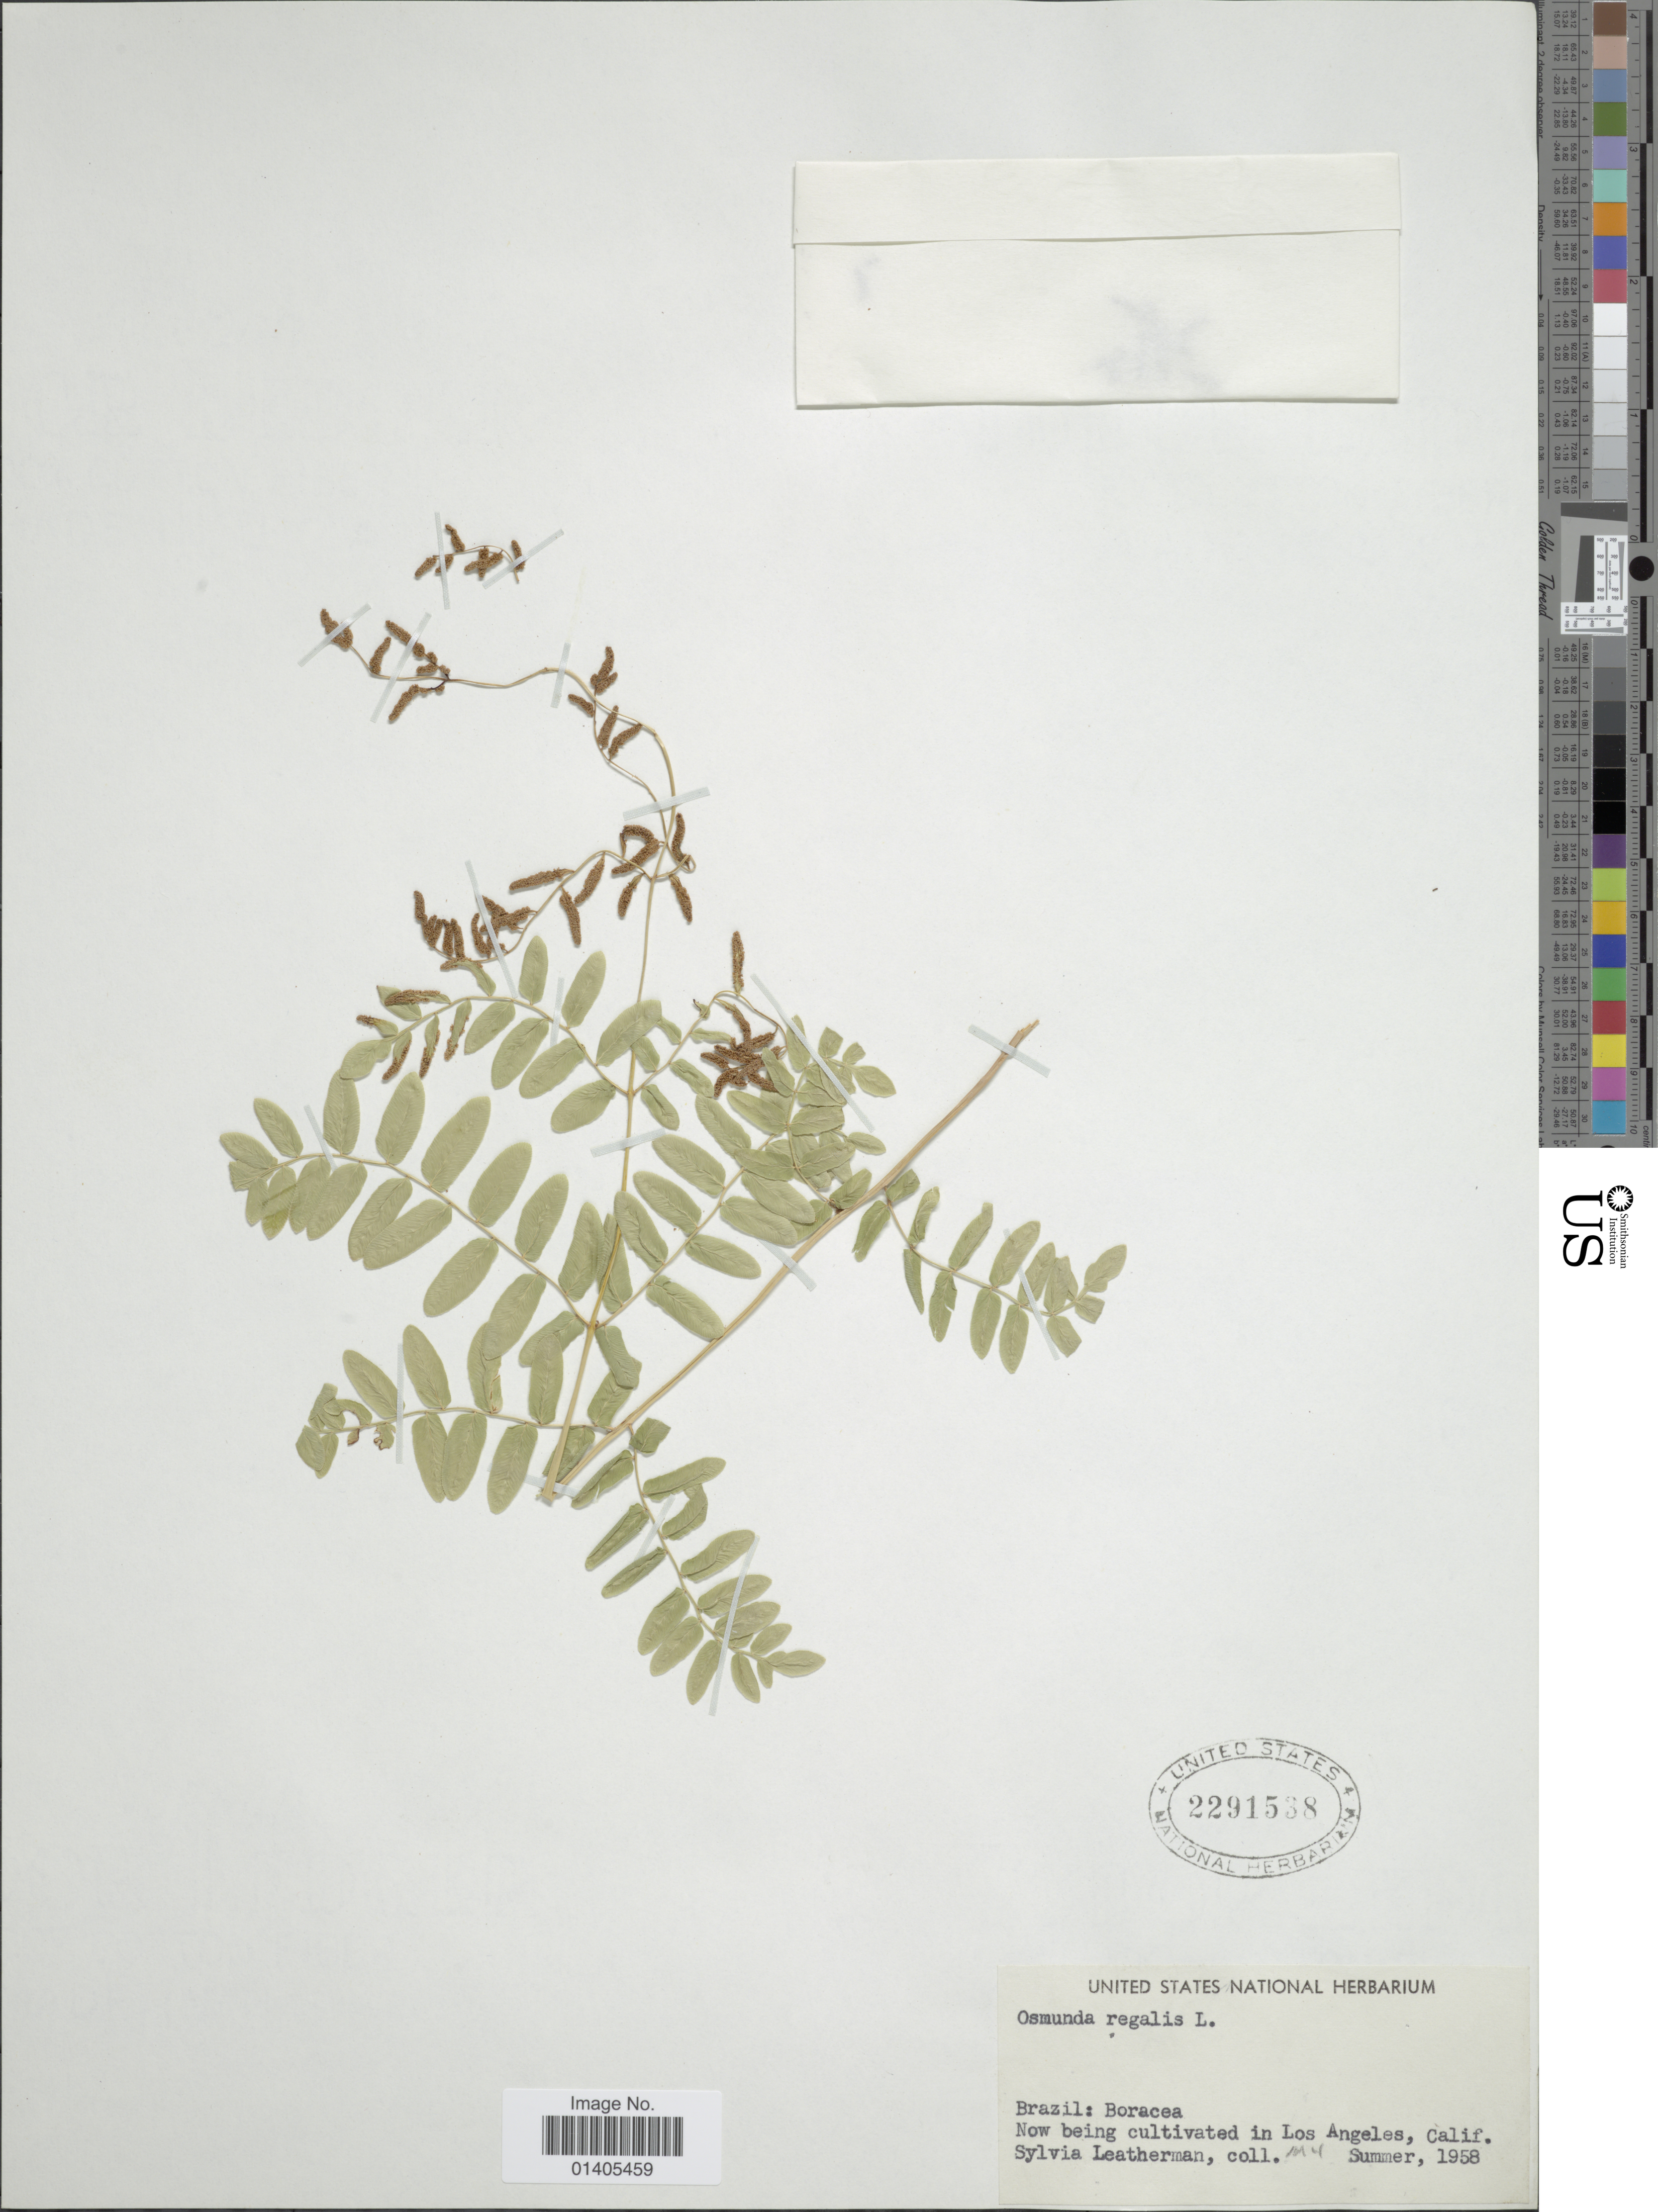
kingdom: Plantae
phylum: Tracheophyta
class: Polypodiopsida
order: Osmundales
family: Osmundaceae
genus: Osmunda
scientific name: Osmunda regalis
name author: L.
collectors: S. Leatherman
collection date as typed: summer 1958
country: United States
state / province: California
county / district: Los Angeles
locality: Brazil: Boracea, Now beain cultivated in Los Angeles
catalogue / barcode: US 2291538